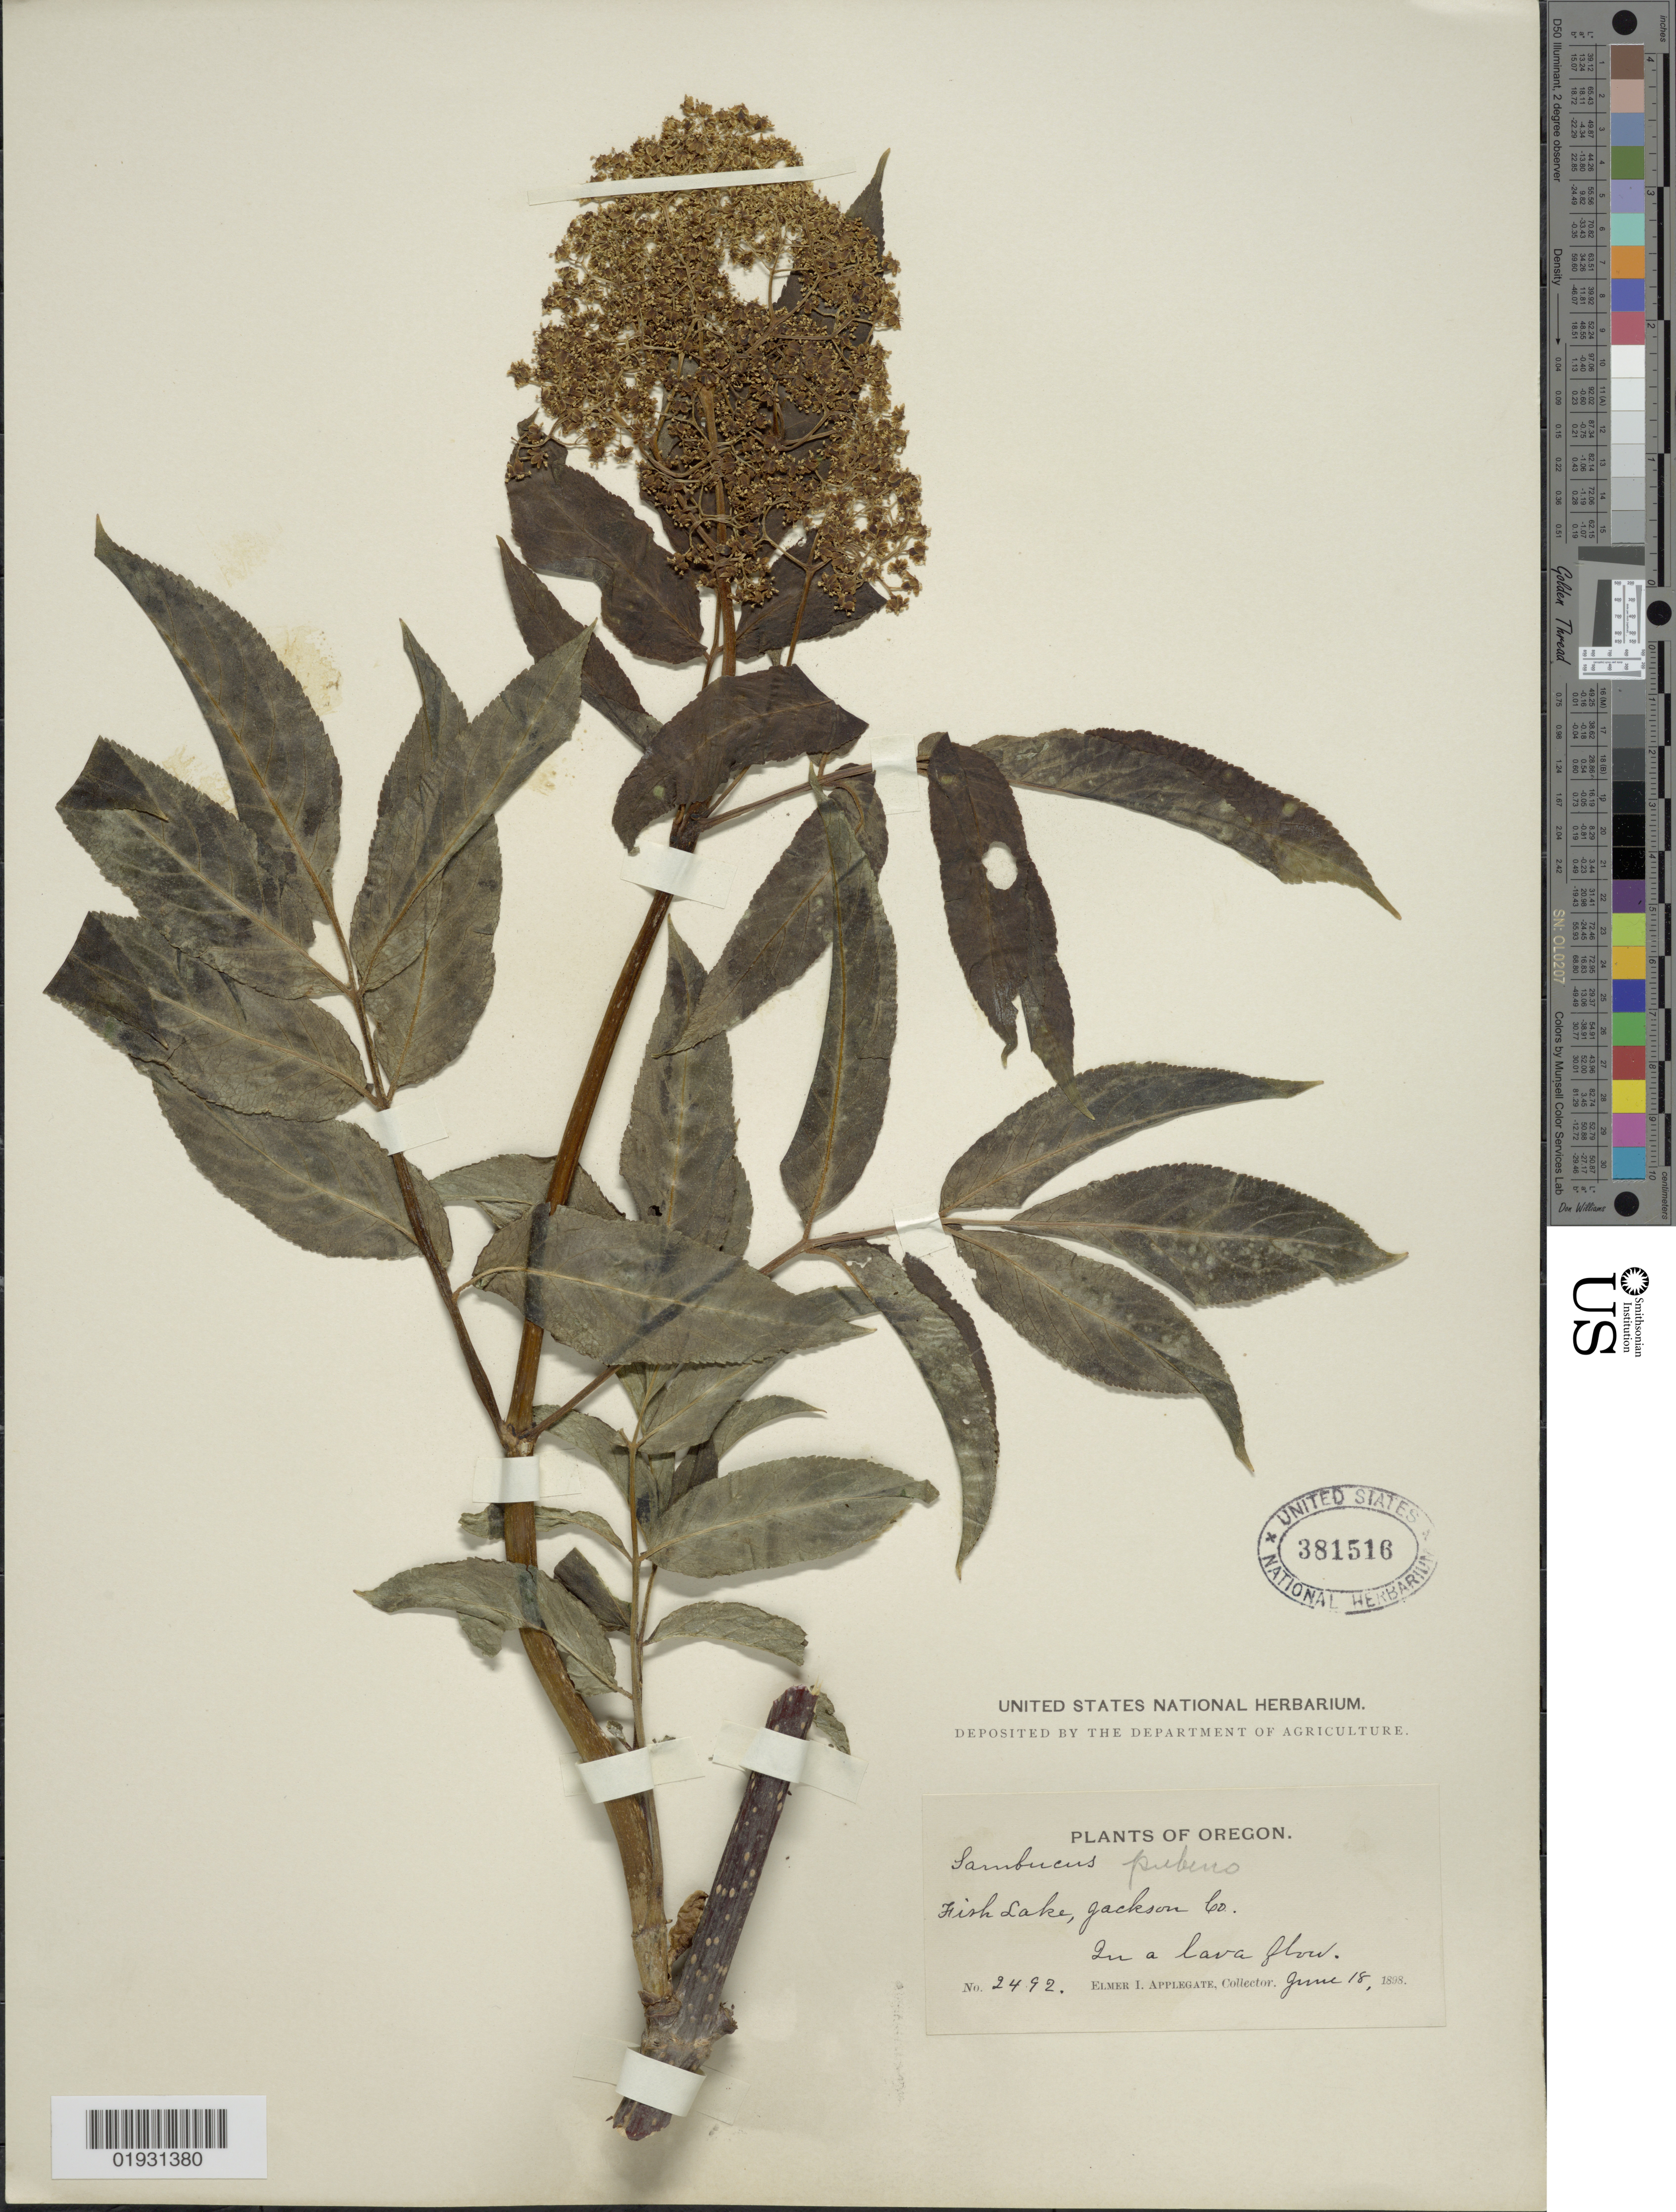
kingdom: Plantae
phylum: Tracheophyta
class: Magnoliopsida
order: Dipsacales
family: Viburnaceae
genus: Sambucus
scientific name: Sambucus racemosa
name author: L.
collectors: E. I. Applegate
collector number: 2492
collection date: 1898-06-18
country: United States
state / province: Oregon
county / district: Jackson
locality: Fish Lake, Jackson Co.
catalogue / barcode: US 381516